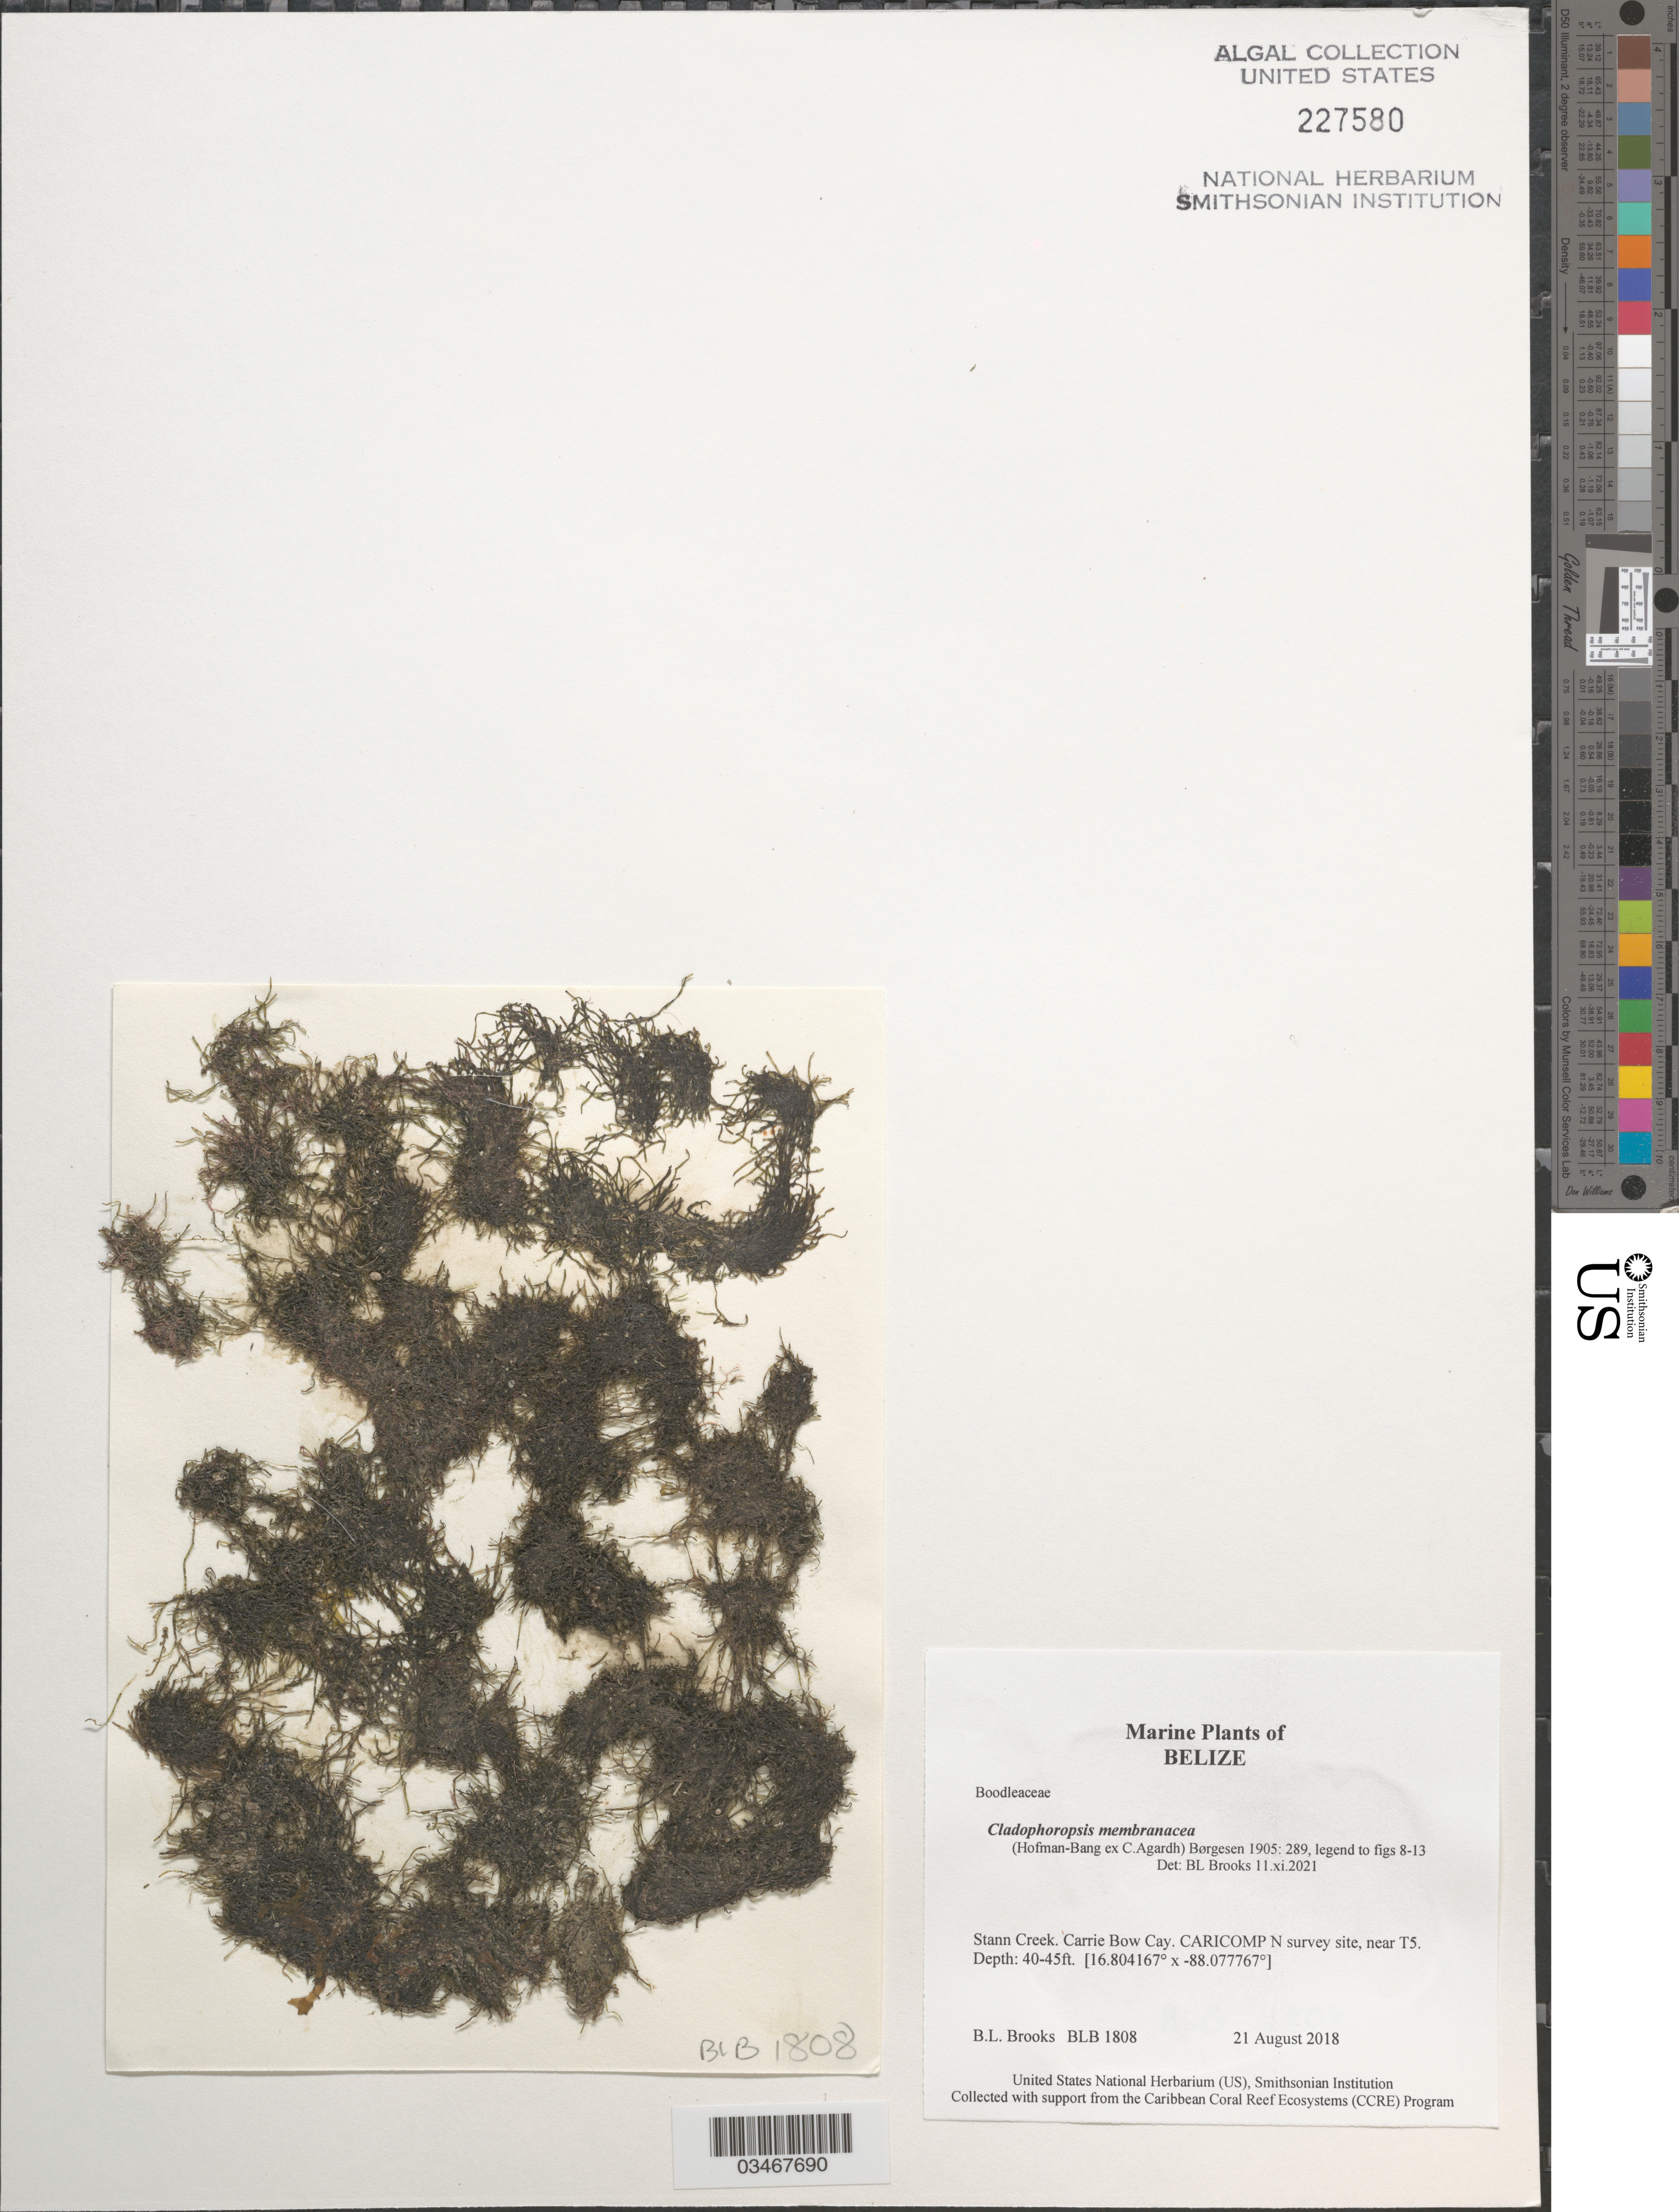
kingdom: Plantae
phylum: Chlorophyta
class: Ulvophyceae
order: Siphonocladales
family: Boodleaceae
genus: Cladophoropsis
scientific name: Cladophoropsis membranacea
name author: (Hofman-Bang) Børgesen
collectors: B. Brooks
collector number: BLB 1808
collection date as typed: Transcribed d/m/y: 21/8/2018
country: Belize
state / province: Stann Creek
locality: Carrie Bow Cay. CARICOMP N survey site, near T5.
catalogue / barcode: US 227580